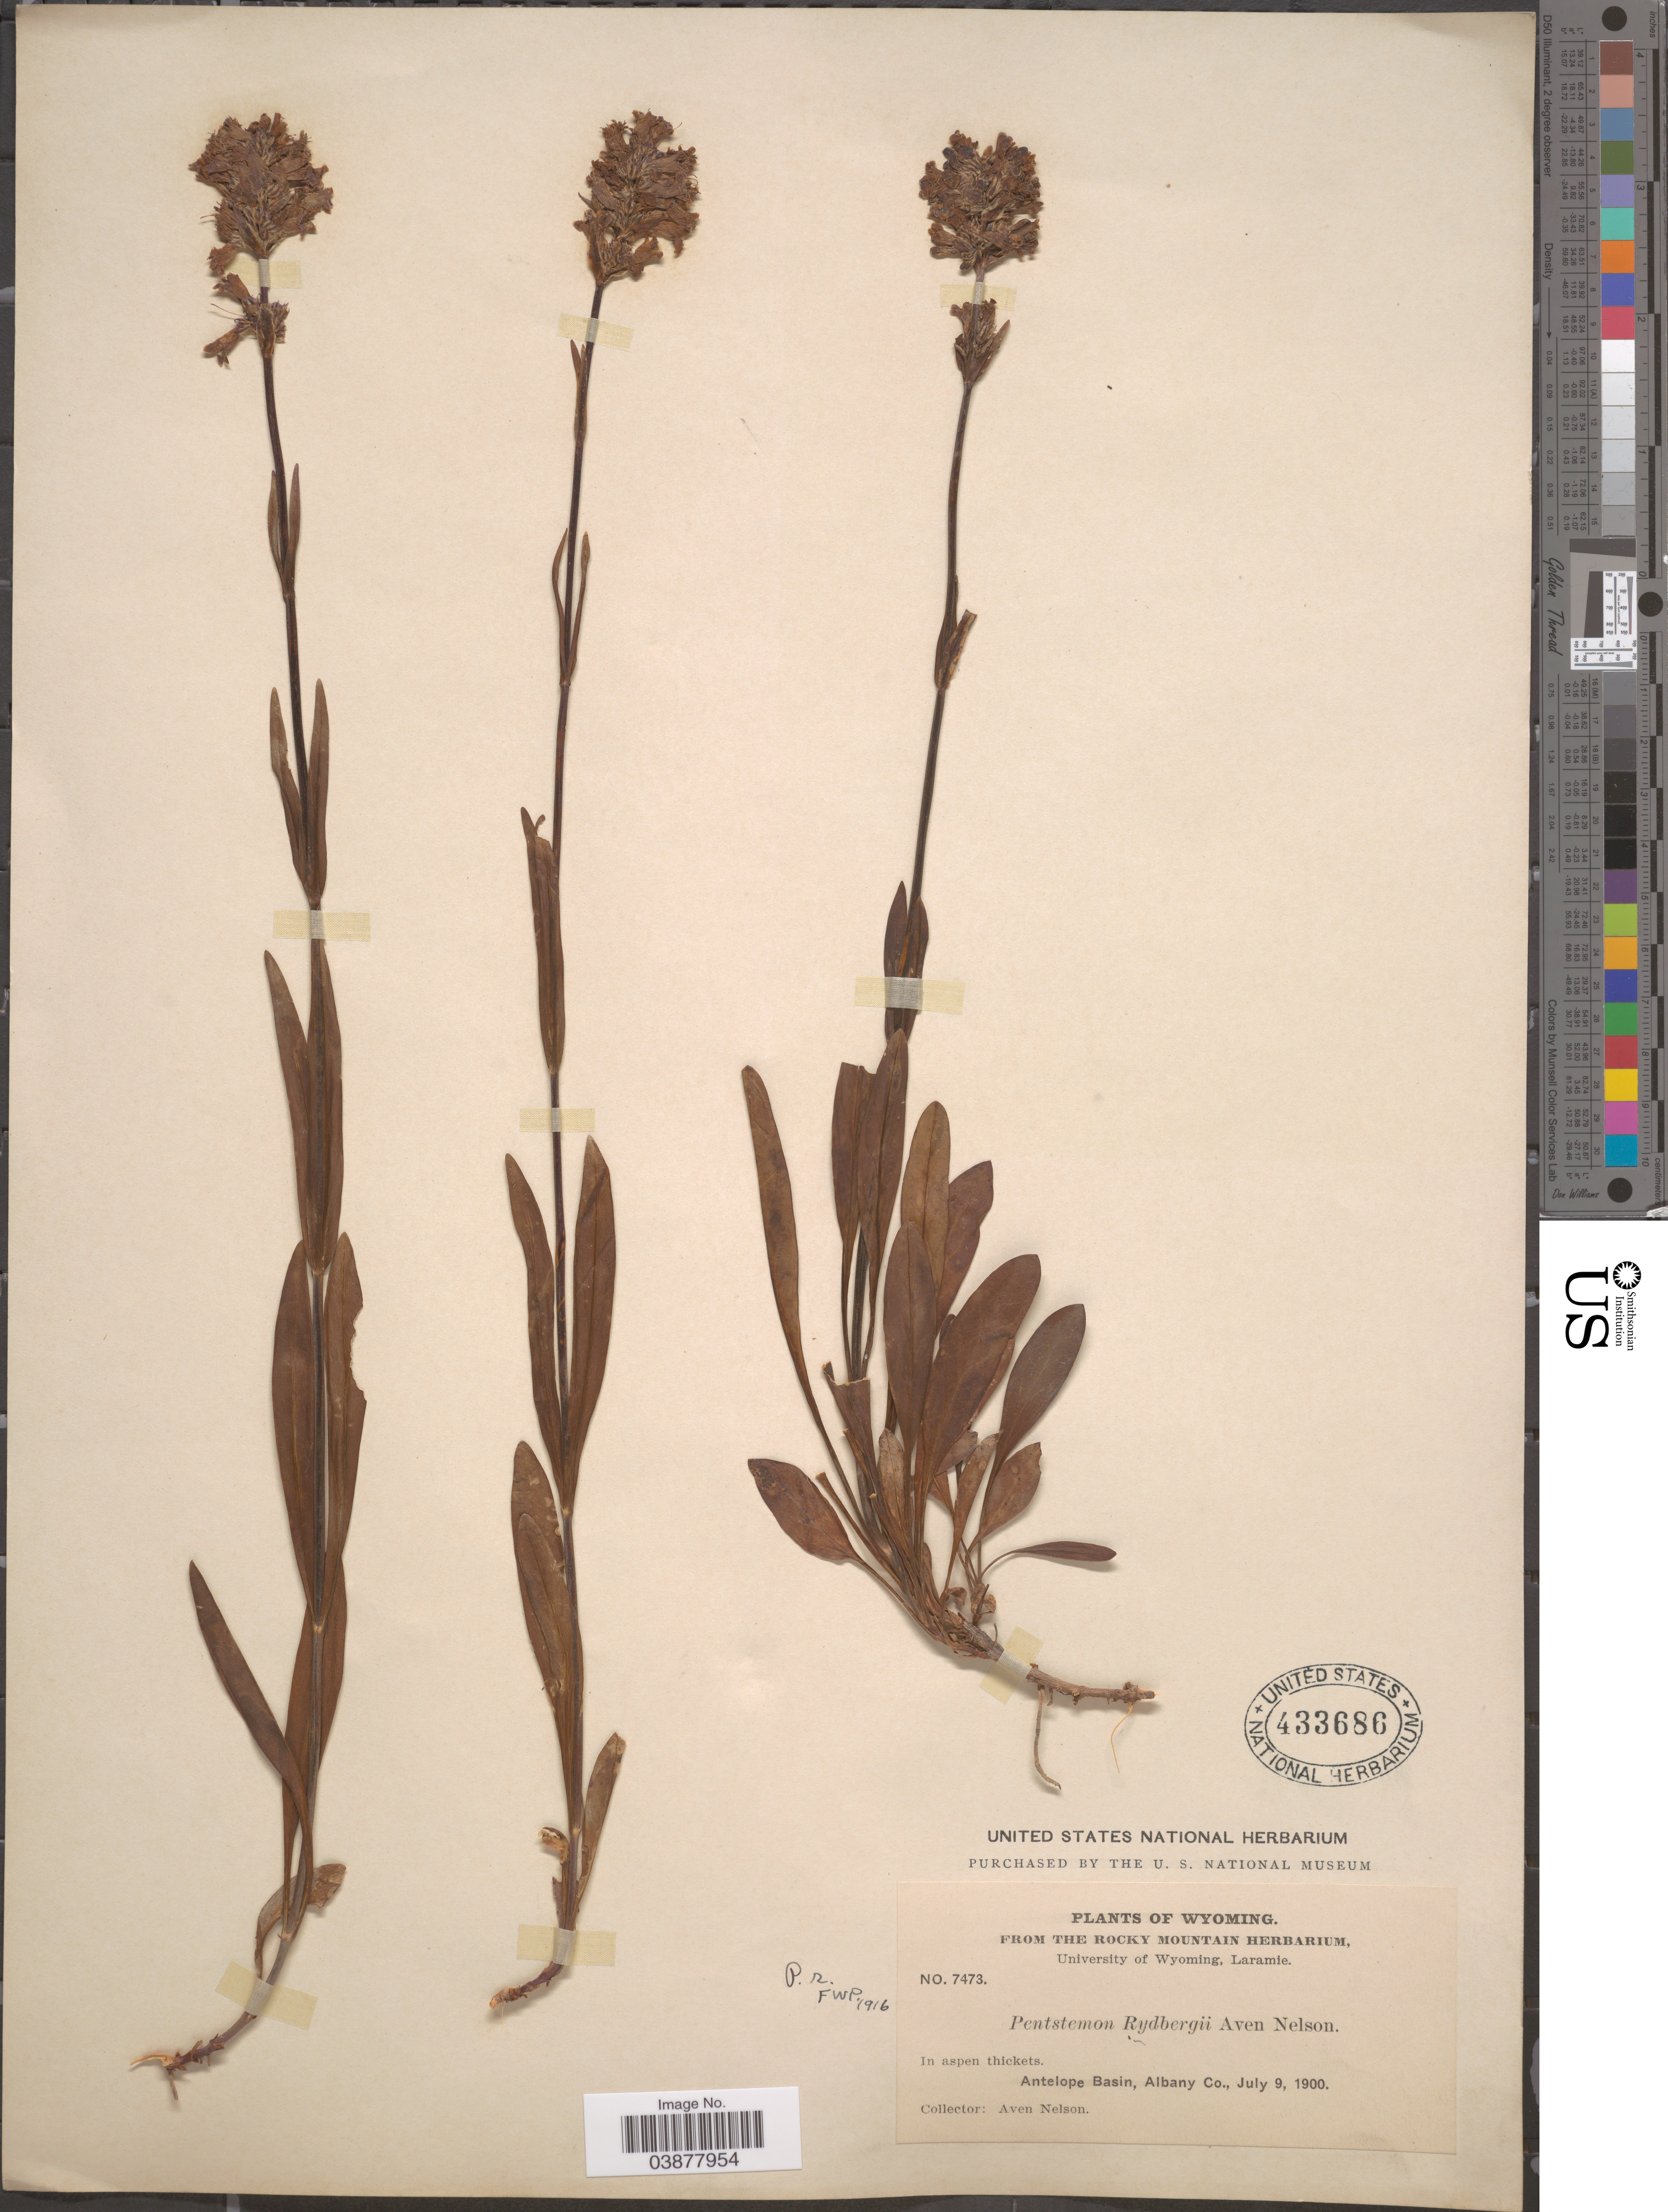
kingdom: Plantae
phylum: Tracheophyta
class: Magnoliopsida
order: Lamiales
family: Plantaginaceae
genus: Penstemon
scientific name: Penstemon rydbergii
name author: A. Nelson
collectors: A. Nelson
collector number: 7473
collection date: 1900-07-09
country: United States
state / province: Wyoming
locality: Antelope Basin, Albany Co.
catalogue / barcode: US 433686